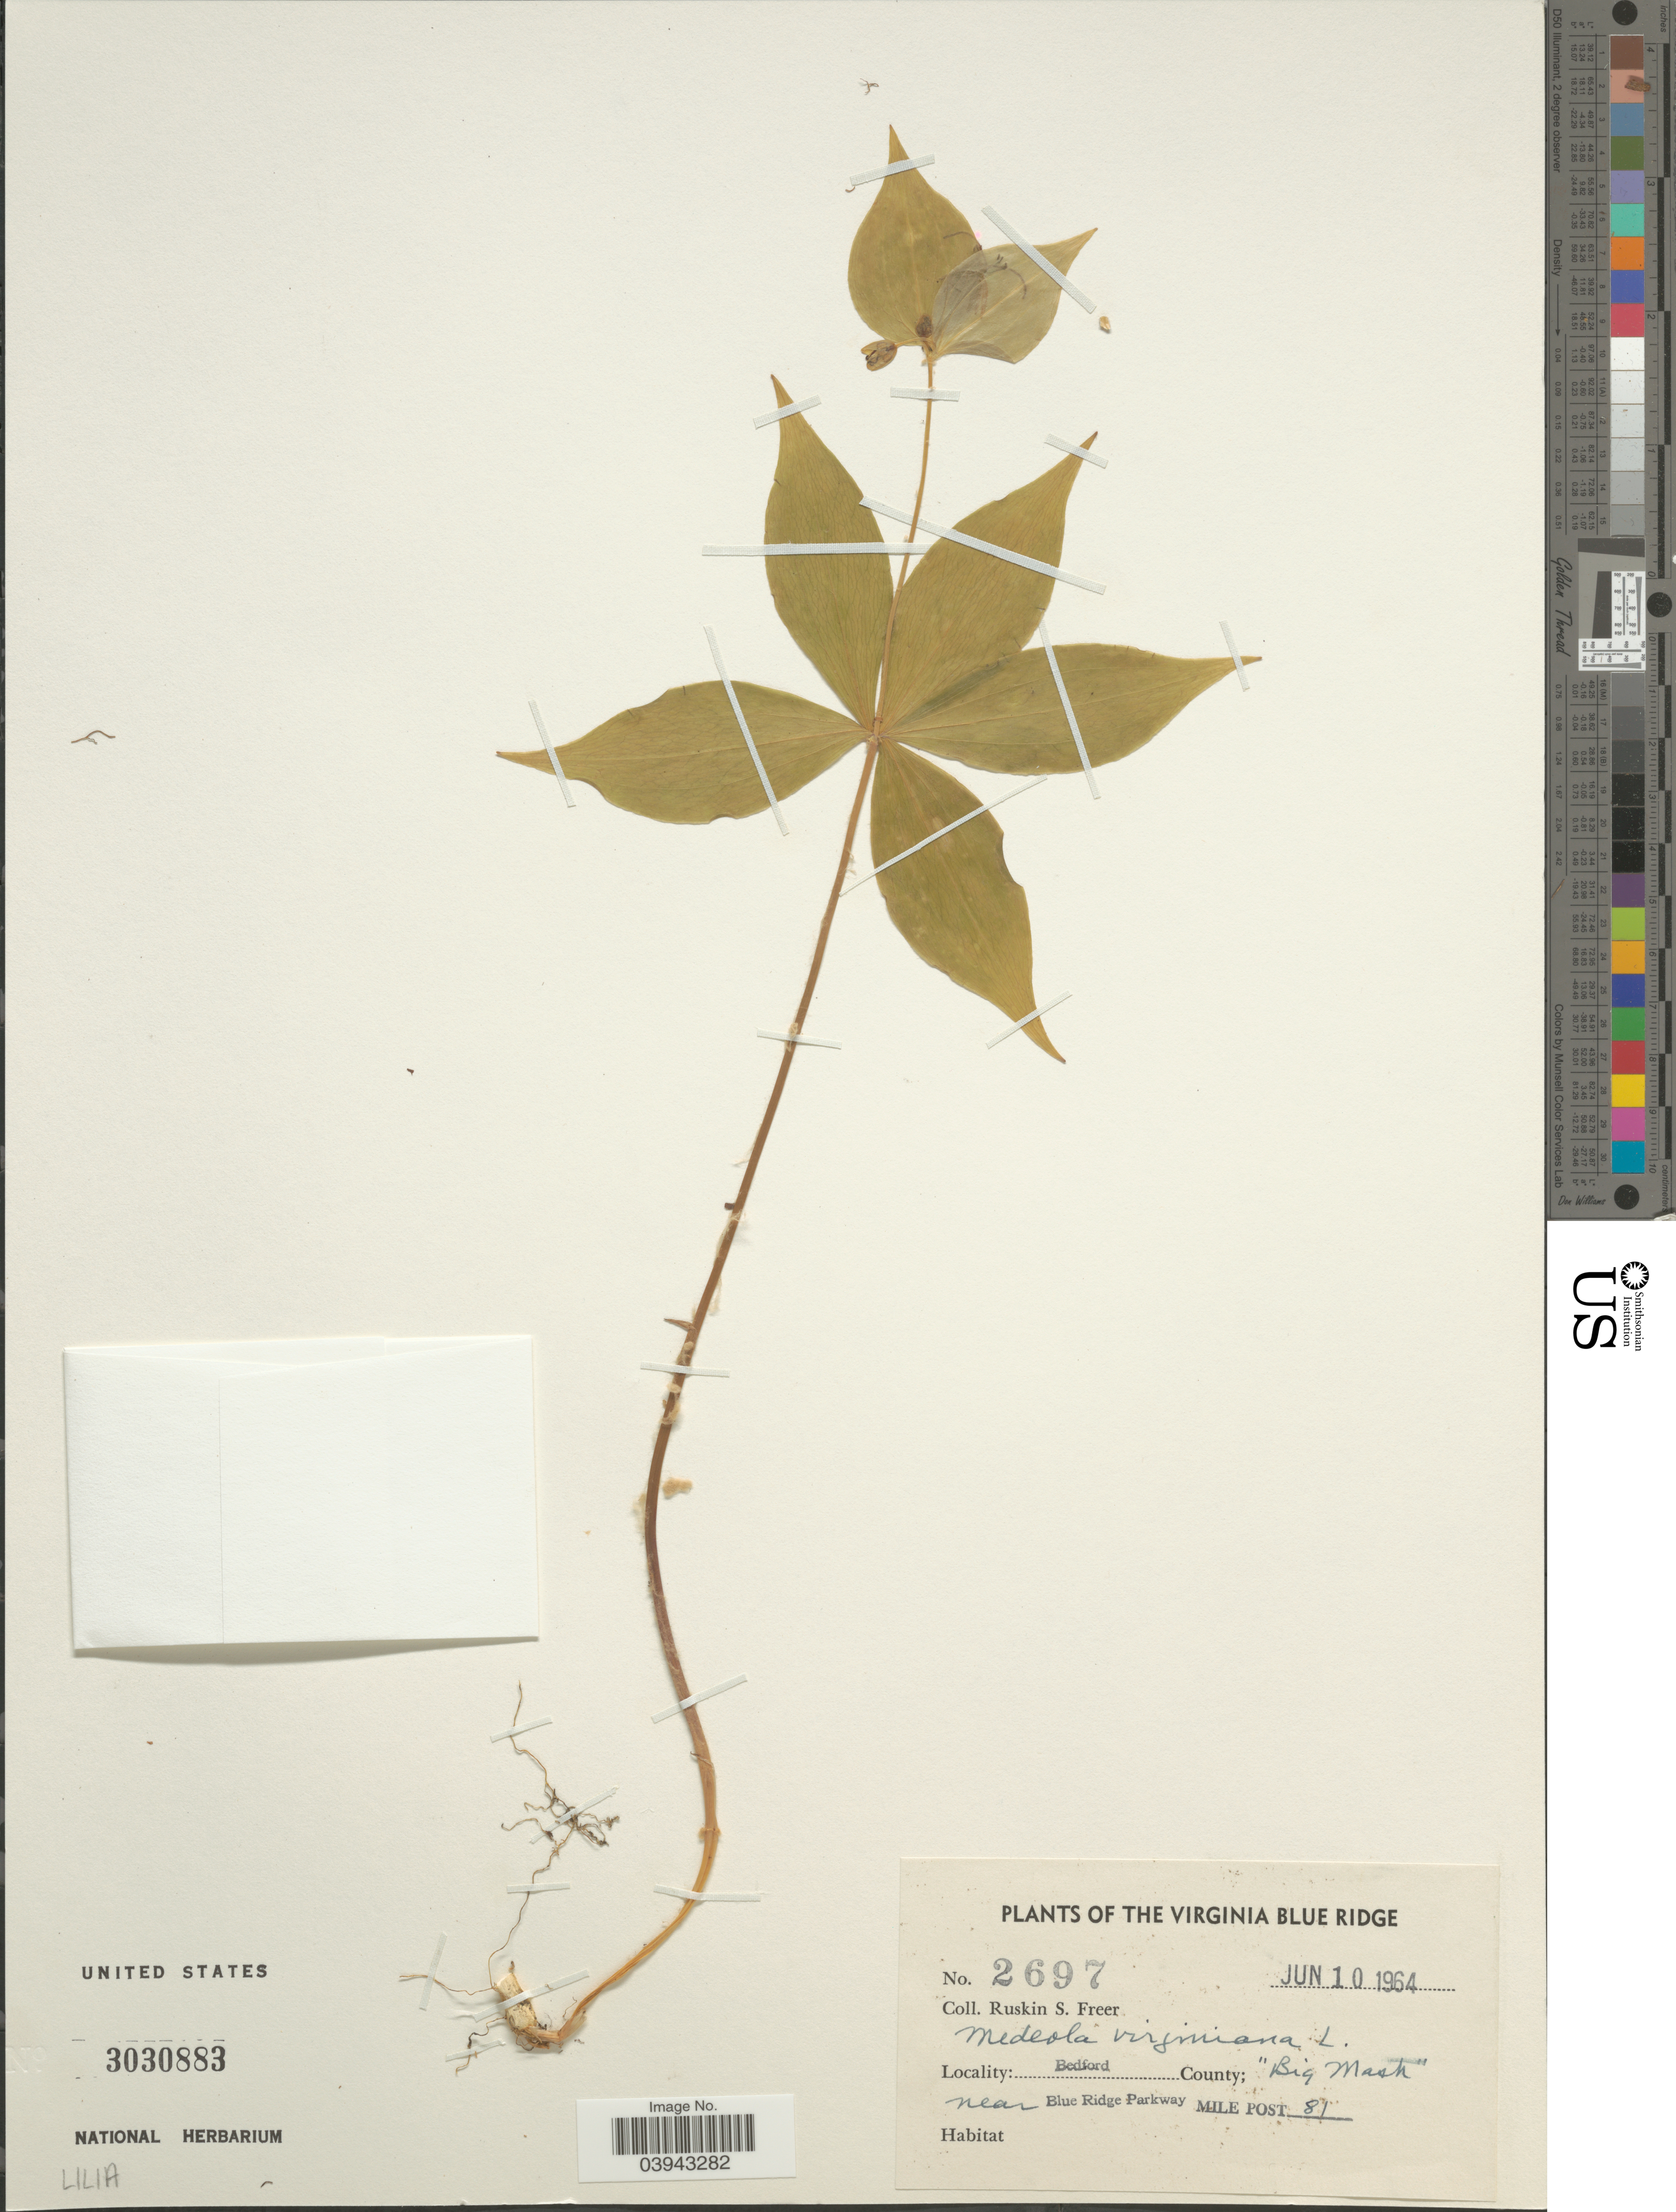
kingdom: Plantae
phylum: Tracheophyta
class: Liliopsida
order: Liliales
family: Liliaceae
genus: Medeola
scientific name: Medeola virginiana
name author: (L.) Desf.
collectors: R. Freer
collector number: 2697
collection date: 1964-06-10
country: United States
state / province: Virginia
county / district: Bedford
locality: The Virginia Blue Ridge. Bedford County; near Blue Ridge Parkway. Mile Post 81.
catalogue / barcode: US 3030883